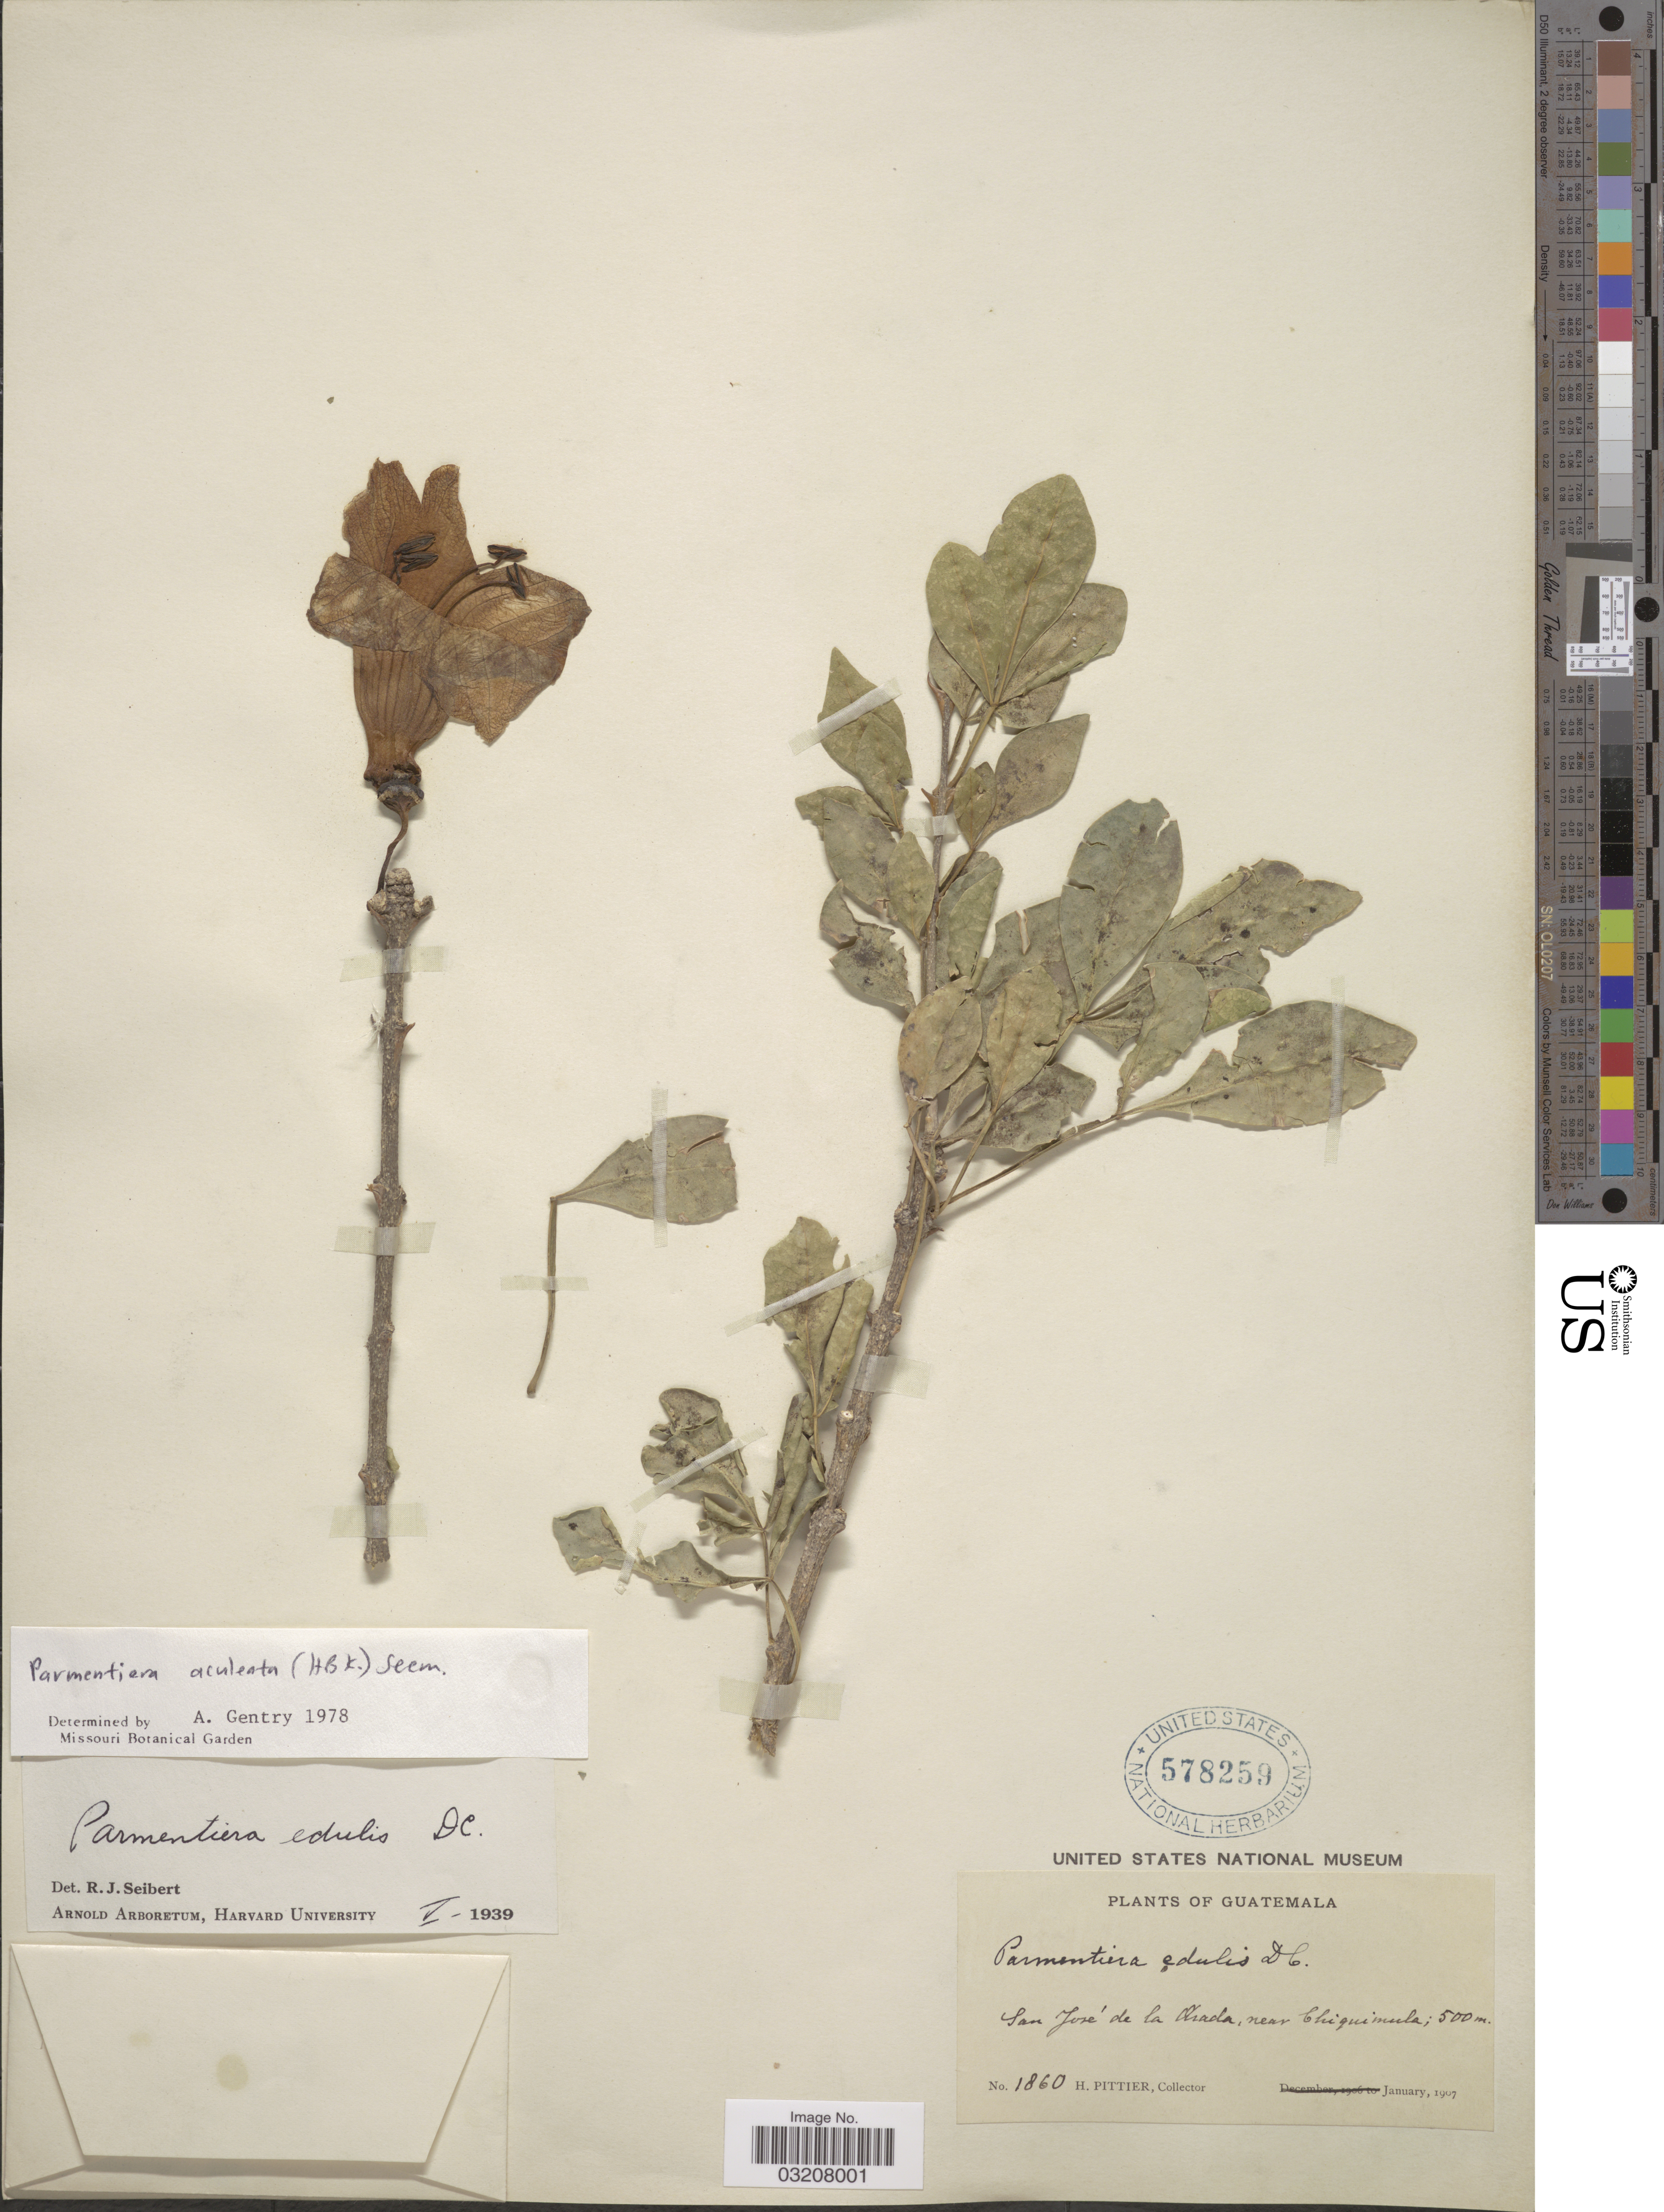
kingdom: Plantae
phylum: Tracheophyta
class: Magnoliopsida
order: Lamiales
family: Bignoniaceae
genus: Parmentiera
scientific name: Parmentiera aculeata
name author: (Kunth) Seem.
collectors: H. F. Pittier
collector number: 1860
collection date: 1907-01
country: Guatemala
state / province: Chiquimula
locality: San José de la Arada, near Chiquimula.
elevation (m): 500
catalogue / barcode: US 578259